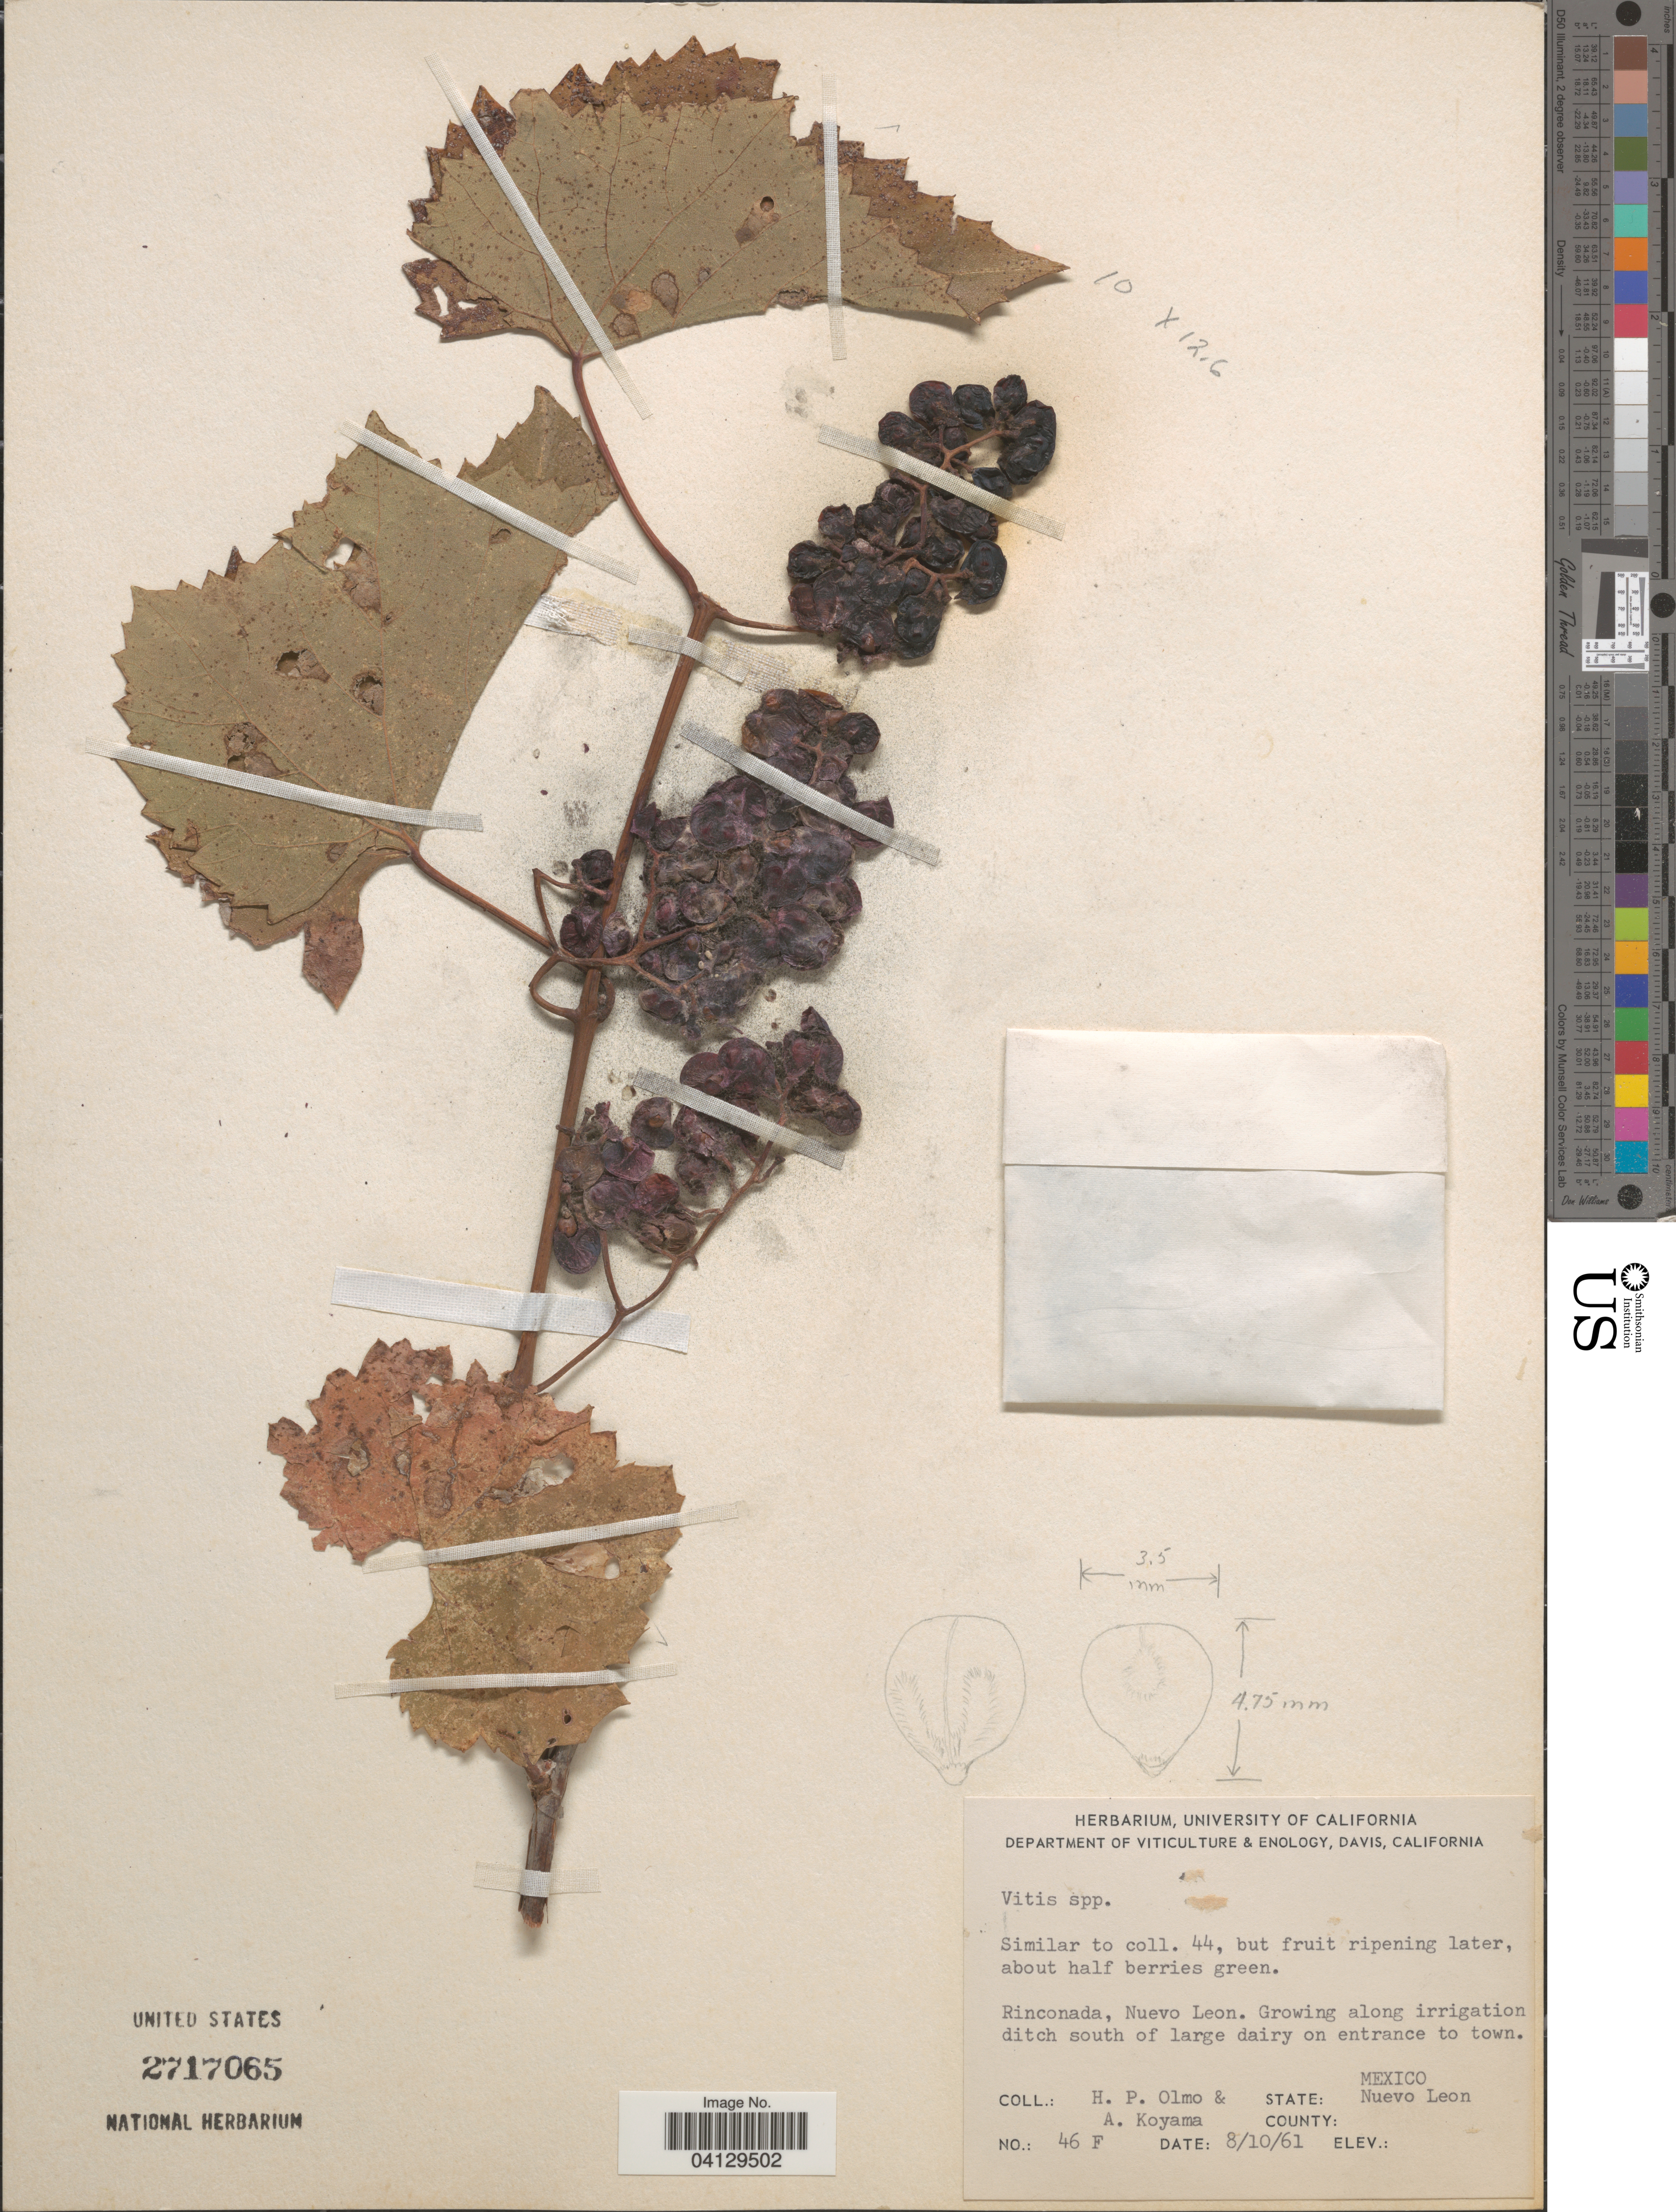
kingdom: Plantae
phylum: Tracheophyta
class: Magnoliopsida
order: Vitales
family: Vitaceae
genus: Vitis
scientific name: Vitis sp.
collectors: H. Olmo & A. Koyama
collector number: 46F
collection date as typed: Transcribed d/m/y: 10/8/61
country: Mexico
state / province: Nuevo León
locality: Rinconada. Growing along irrigation ditch south of large dairy on entrance to town.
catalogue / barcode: US 2717065